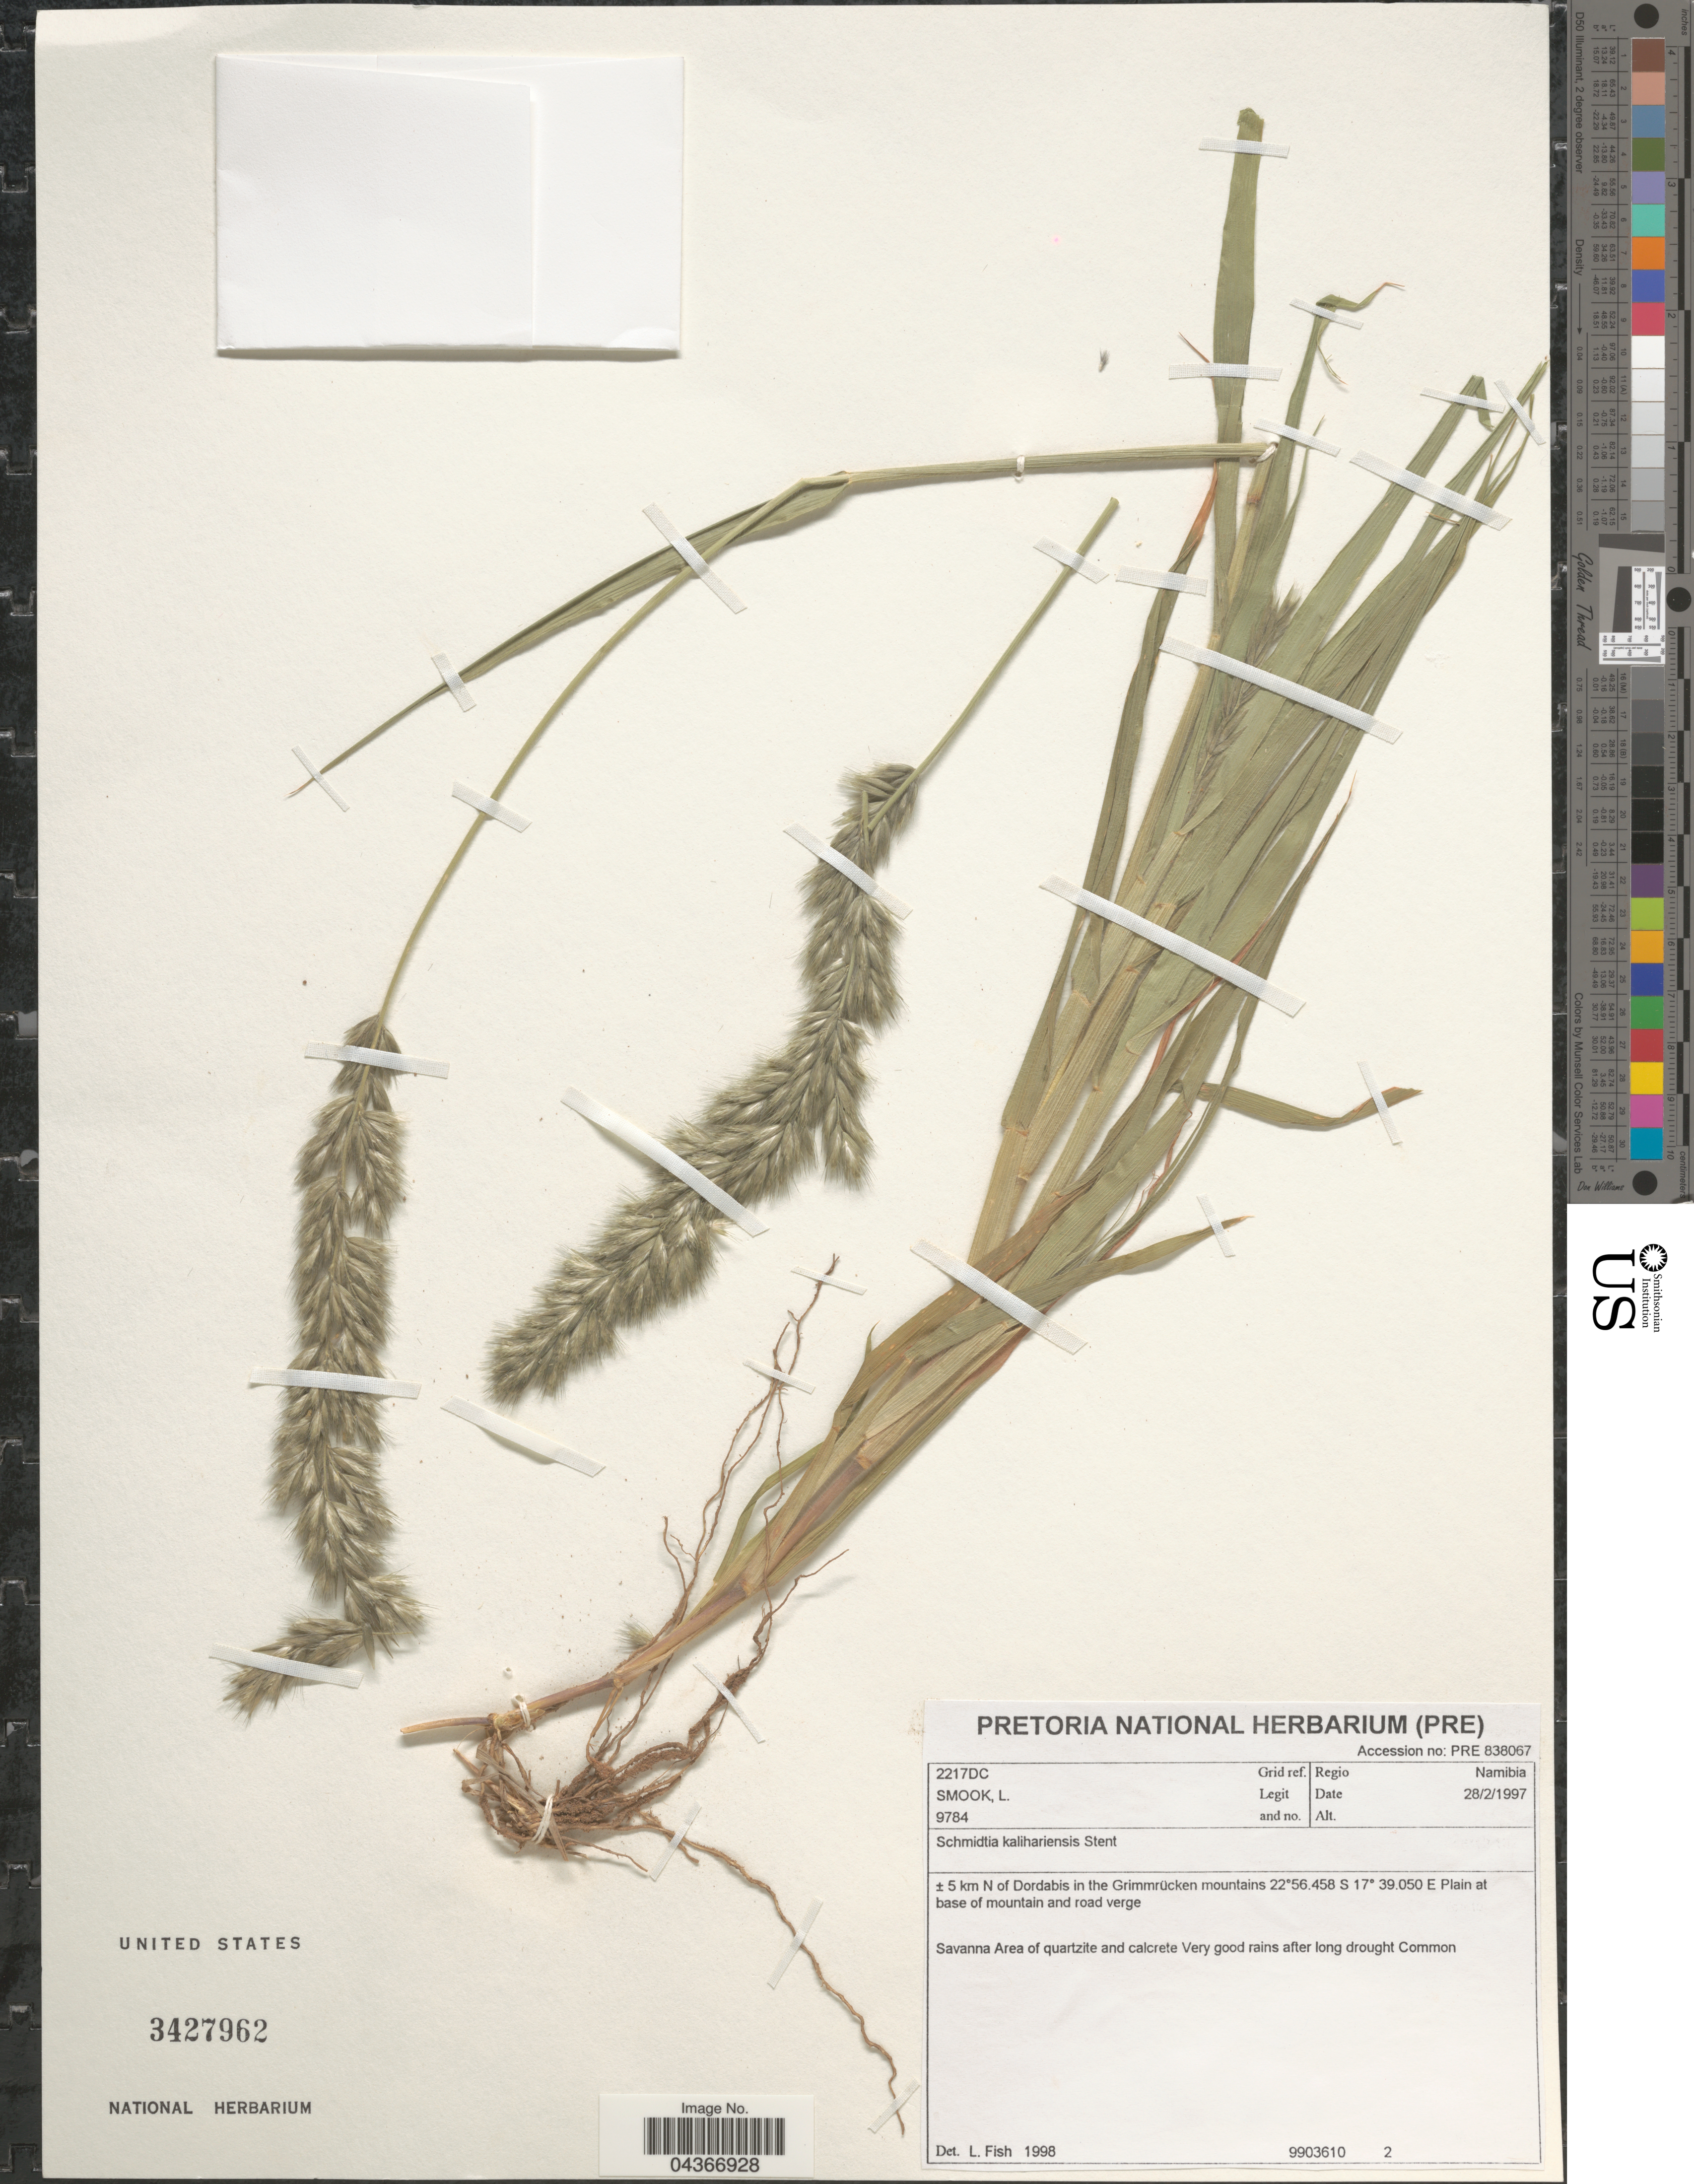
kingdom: Plantae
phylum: Tracheophyta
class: Liliopsida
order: Poales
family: Poaceae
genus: Schmidtia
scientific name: Schmidtia kalahariensis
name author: Stent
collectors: L. Smook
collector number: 9784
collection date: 1997-02-28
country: Namibia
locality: Grid ref. 2217DC. Regio Namibia. ± 5 km N of Dordabis in the Grimmrücken mountains. Plain at base of mountain and road verge. Savanna Area of quartzite and calcrete Very good rains after long drought Common.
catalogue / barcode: US 3427962